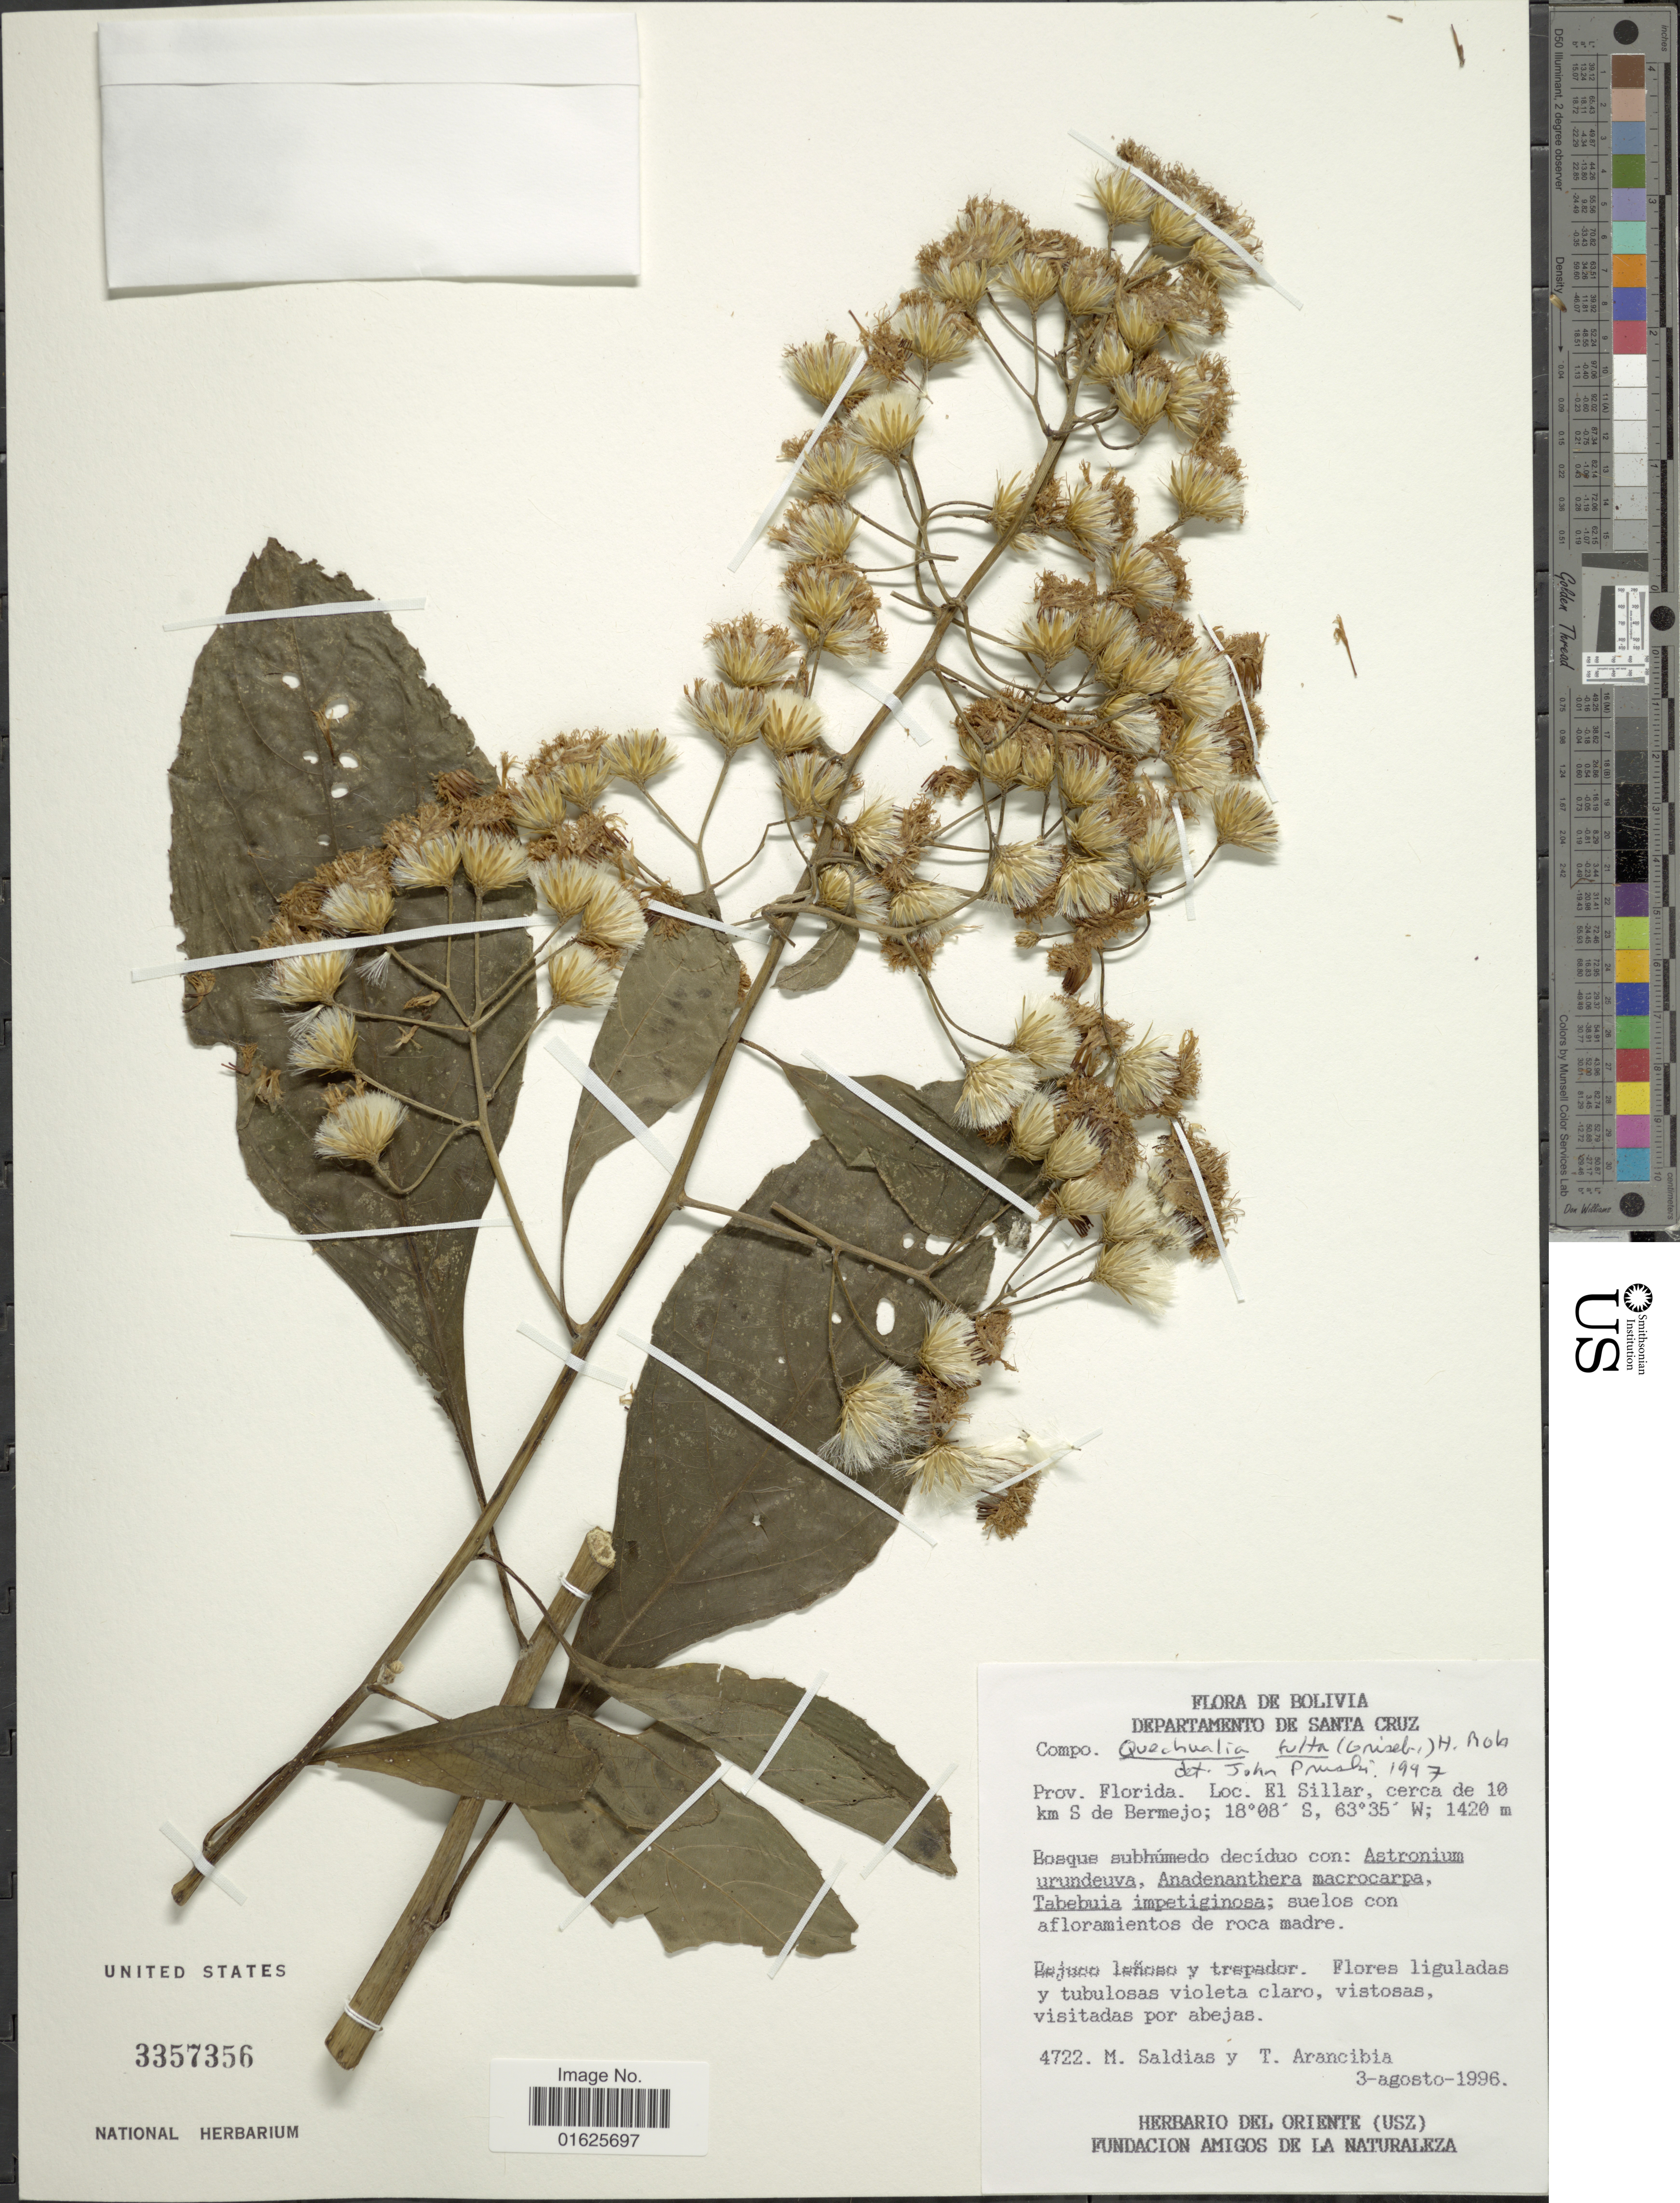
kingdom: Plantae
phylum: Tracheophyta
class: Magnoliopsida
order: Asterales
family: Asteraceae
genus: Quechualia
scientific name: Quechualia fulta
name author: (Griseb.) H. Rob.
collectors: M. Saldias & T. Arancibia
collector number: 4722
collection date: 1996-08-03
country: Bolivia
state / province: Santa Cruz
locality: Departamento de Santa Cruz, Prov. Florida, El Sillar, cerca de 10 km S de Bermejo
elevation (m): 1420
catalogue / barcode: US 3357356